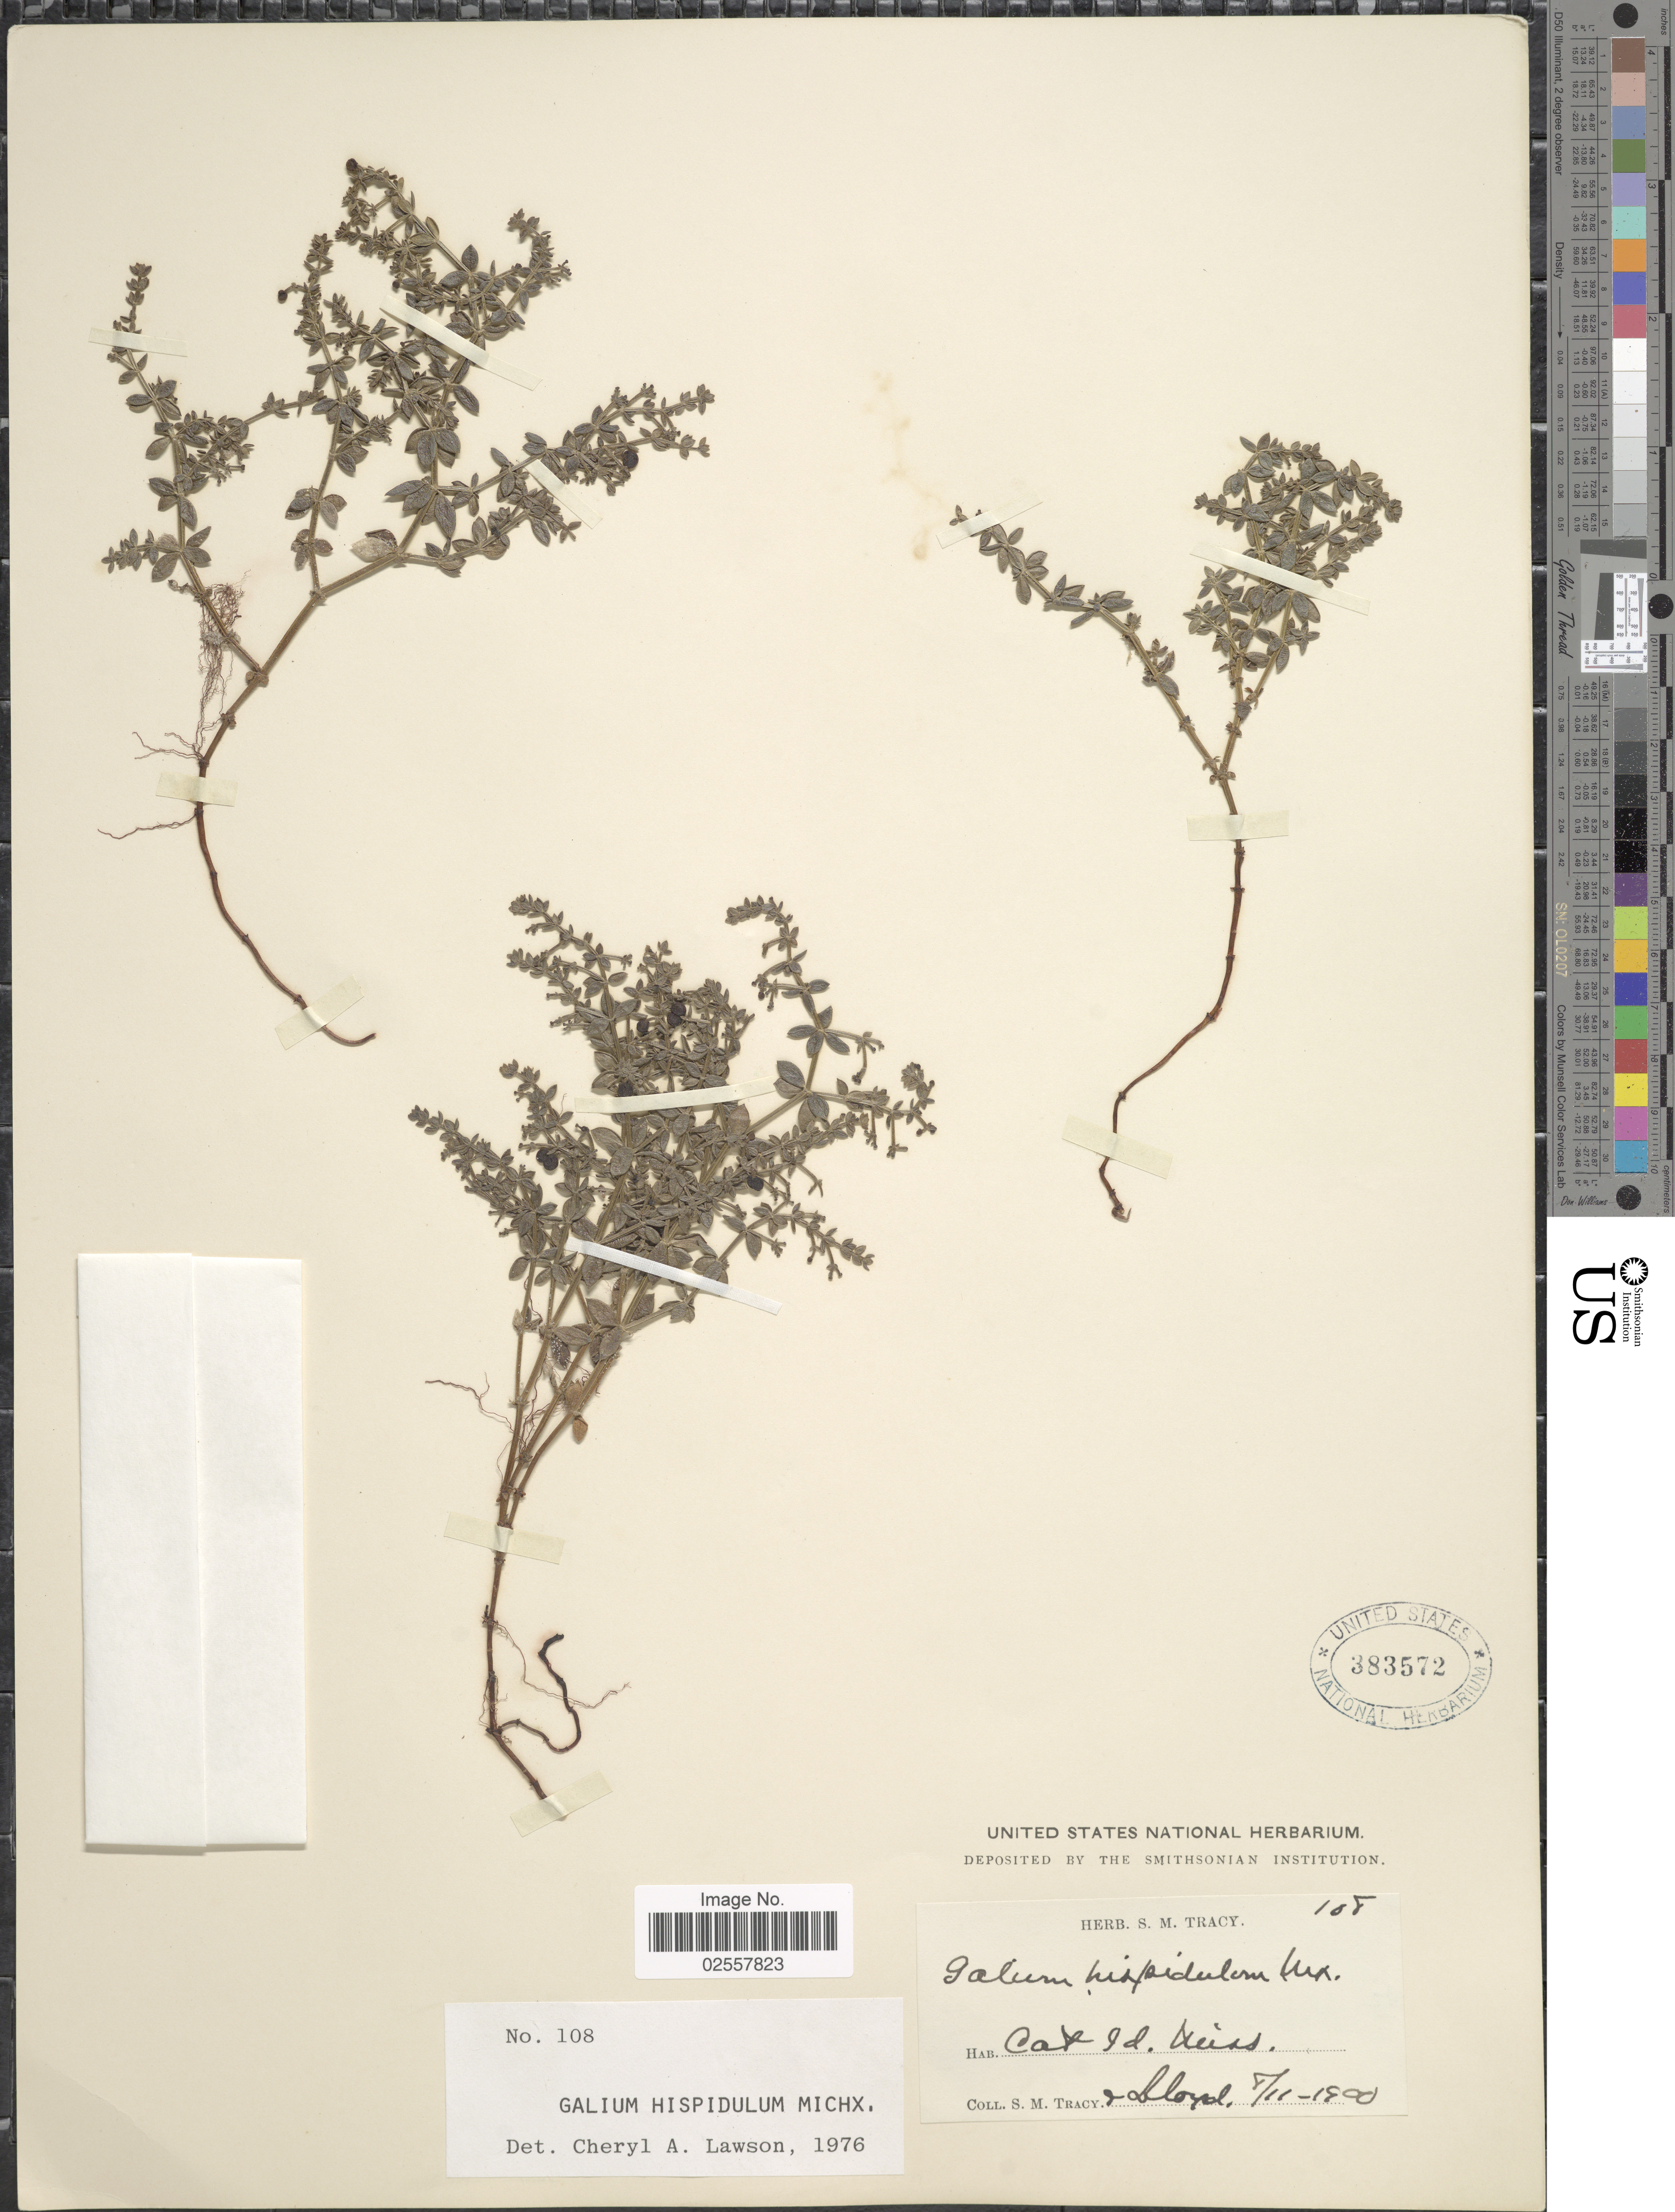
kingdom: Plantae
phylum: Tracheophyta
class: Magnoliopsida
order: Gentianales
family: Rubiaceae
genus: Galium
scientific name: Galium hispidulum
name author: Michx.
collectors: S. M. Tracy & -- Lloyd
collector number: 108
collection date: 1900-08-11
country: United States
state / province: Mississippi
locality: Cat Id.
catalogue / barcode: US 383572